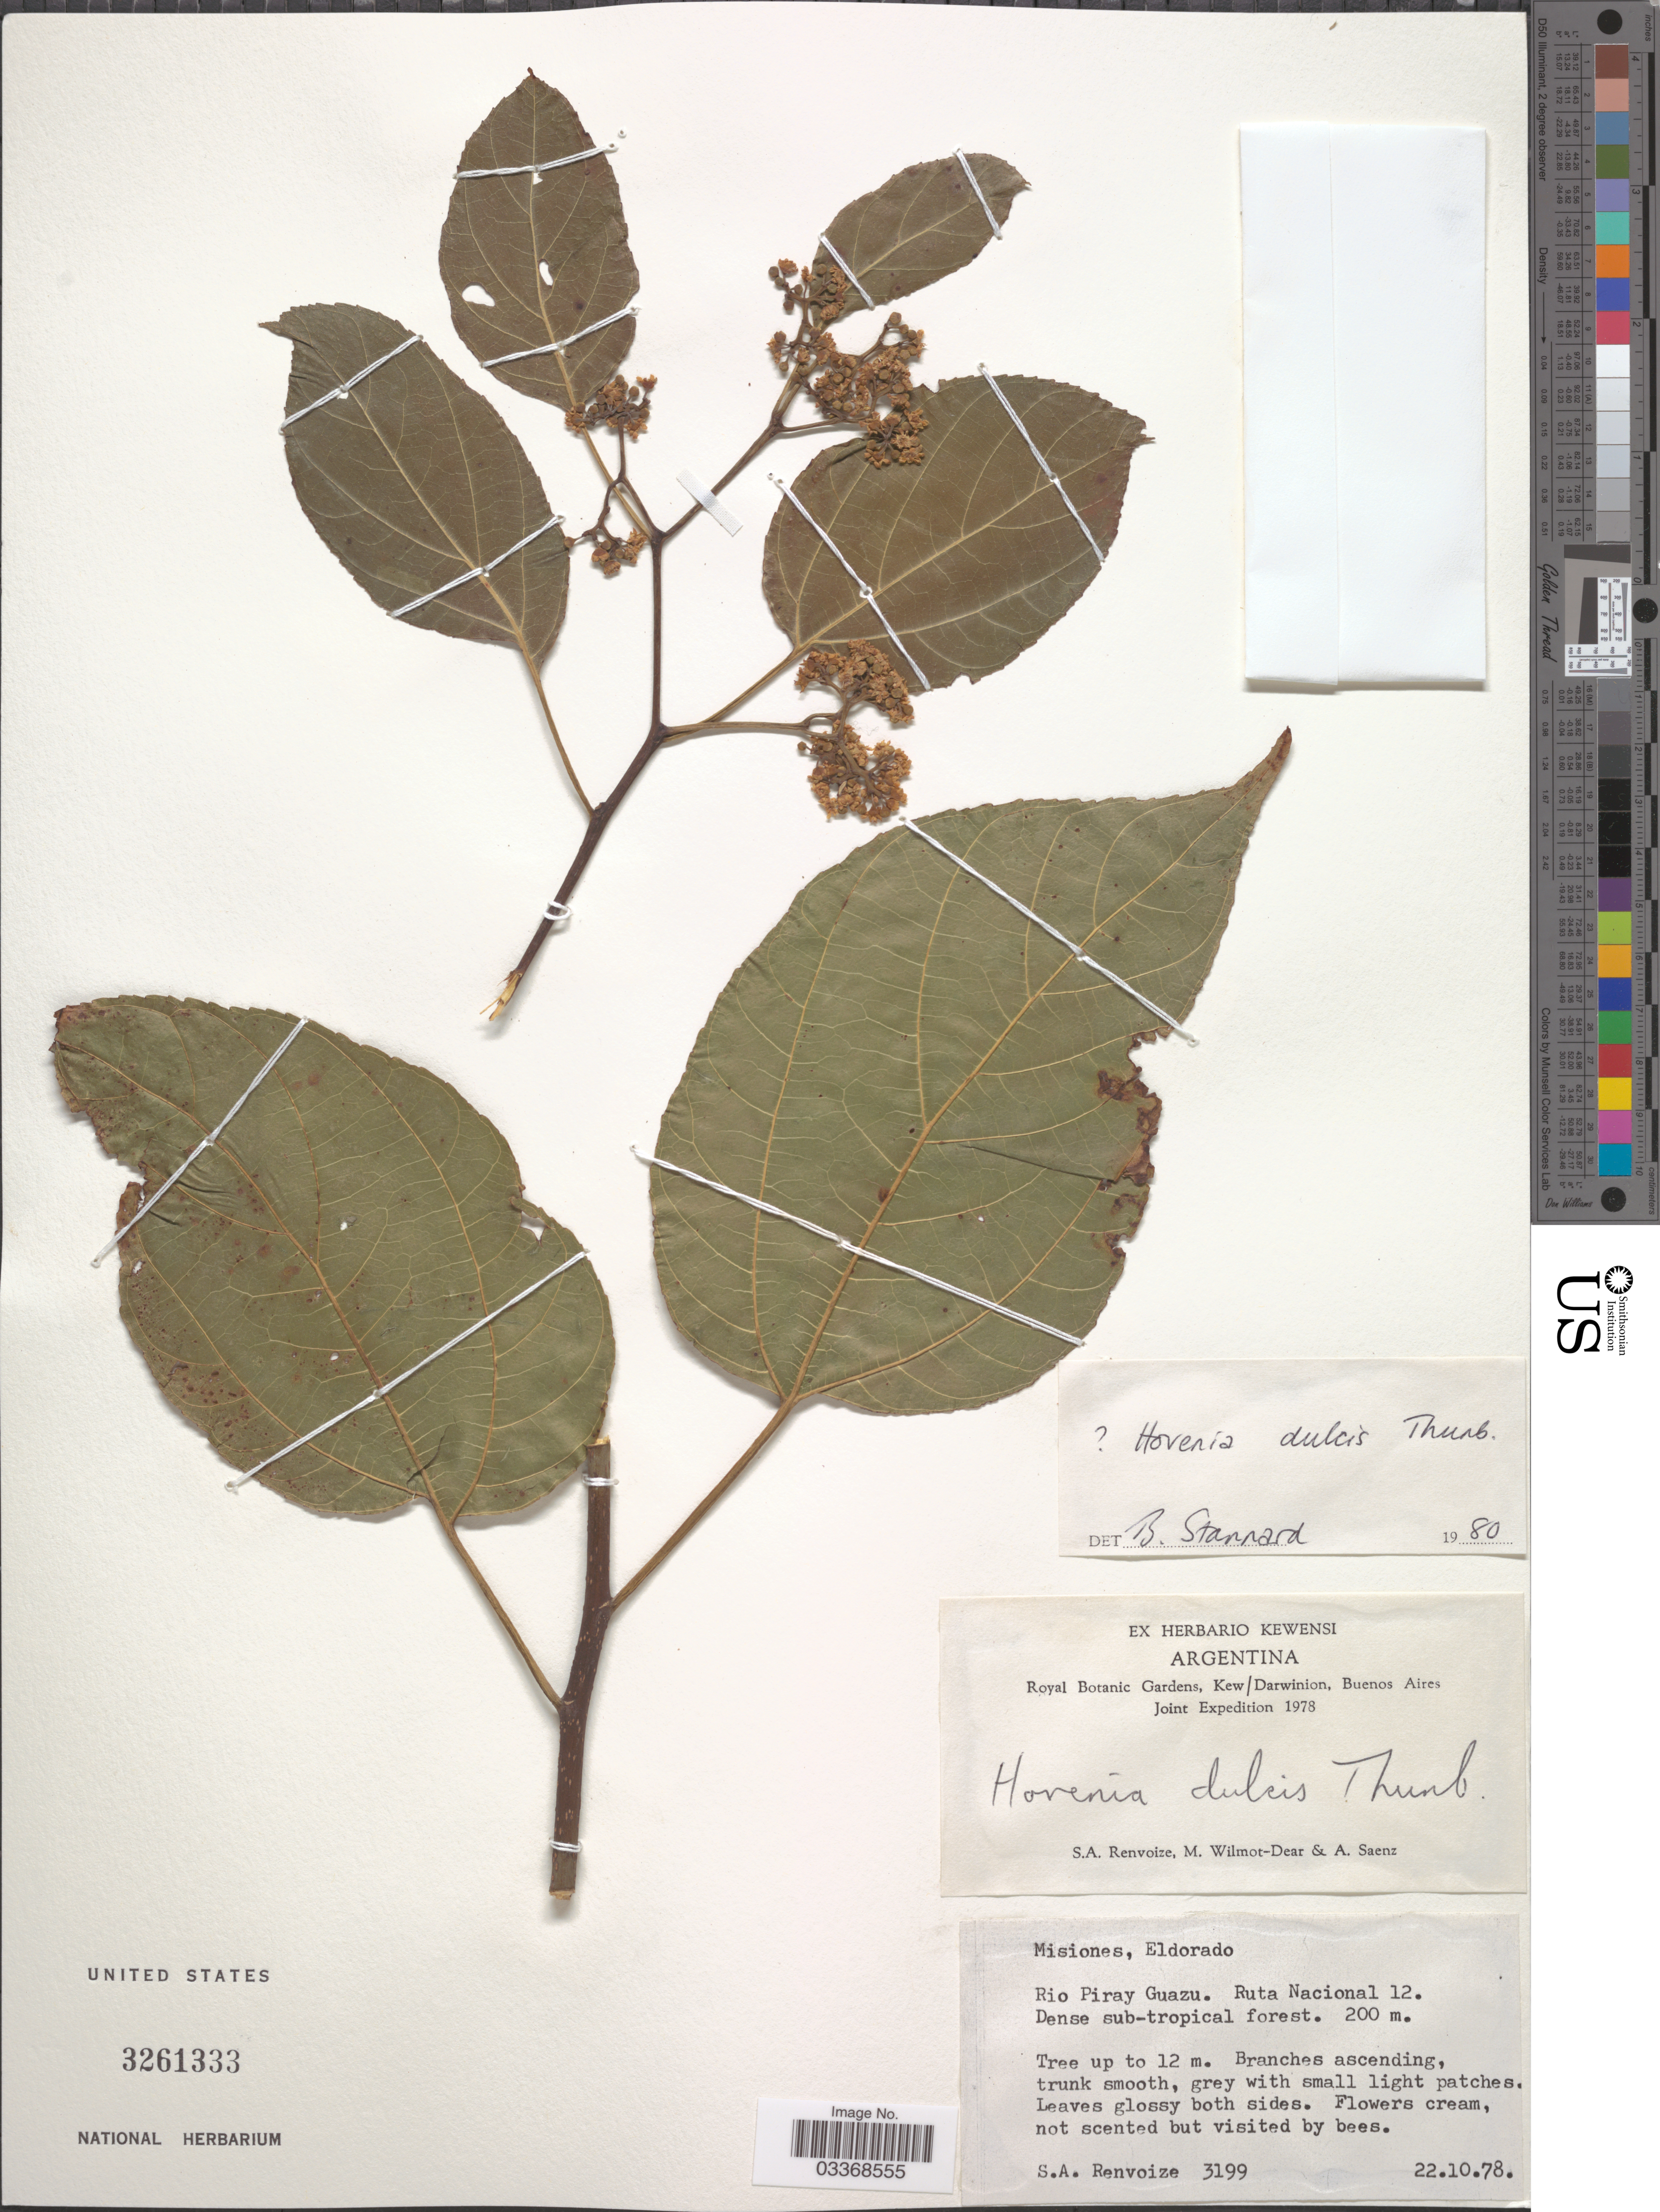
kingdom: Plantae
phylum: Tracheophyta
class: Magnoliopsida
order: Rosales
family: Rhamnaceae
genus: Hovenia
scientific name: Hovenia dulcis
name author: Thunb.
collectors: S. A. Renvoize, M. Wilmot-Dear & A. Saenz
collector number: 3199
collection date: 1978-10-22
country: Argentina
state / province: Misiones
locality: Eldorado. Rio Piray Guazu. Ruta Nacional 12.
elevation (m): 200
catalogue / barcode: US 3261333